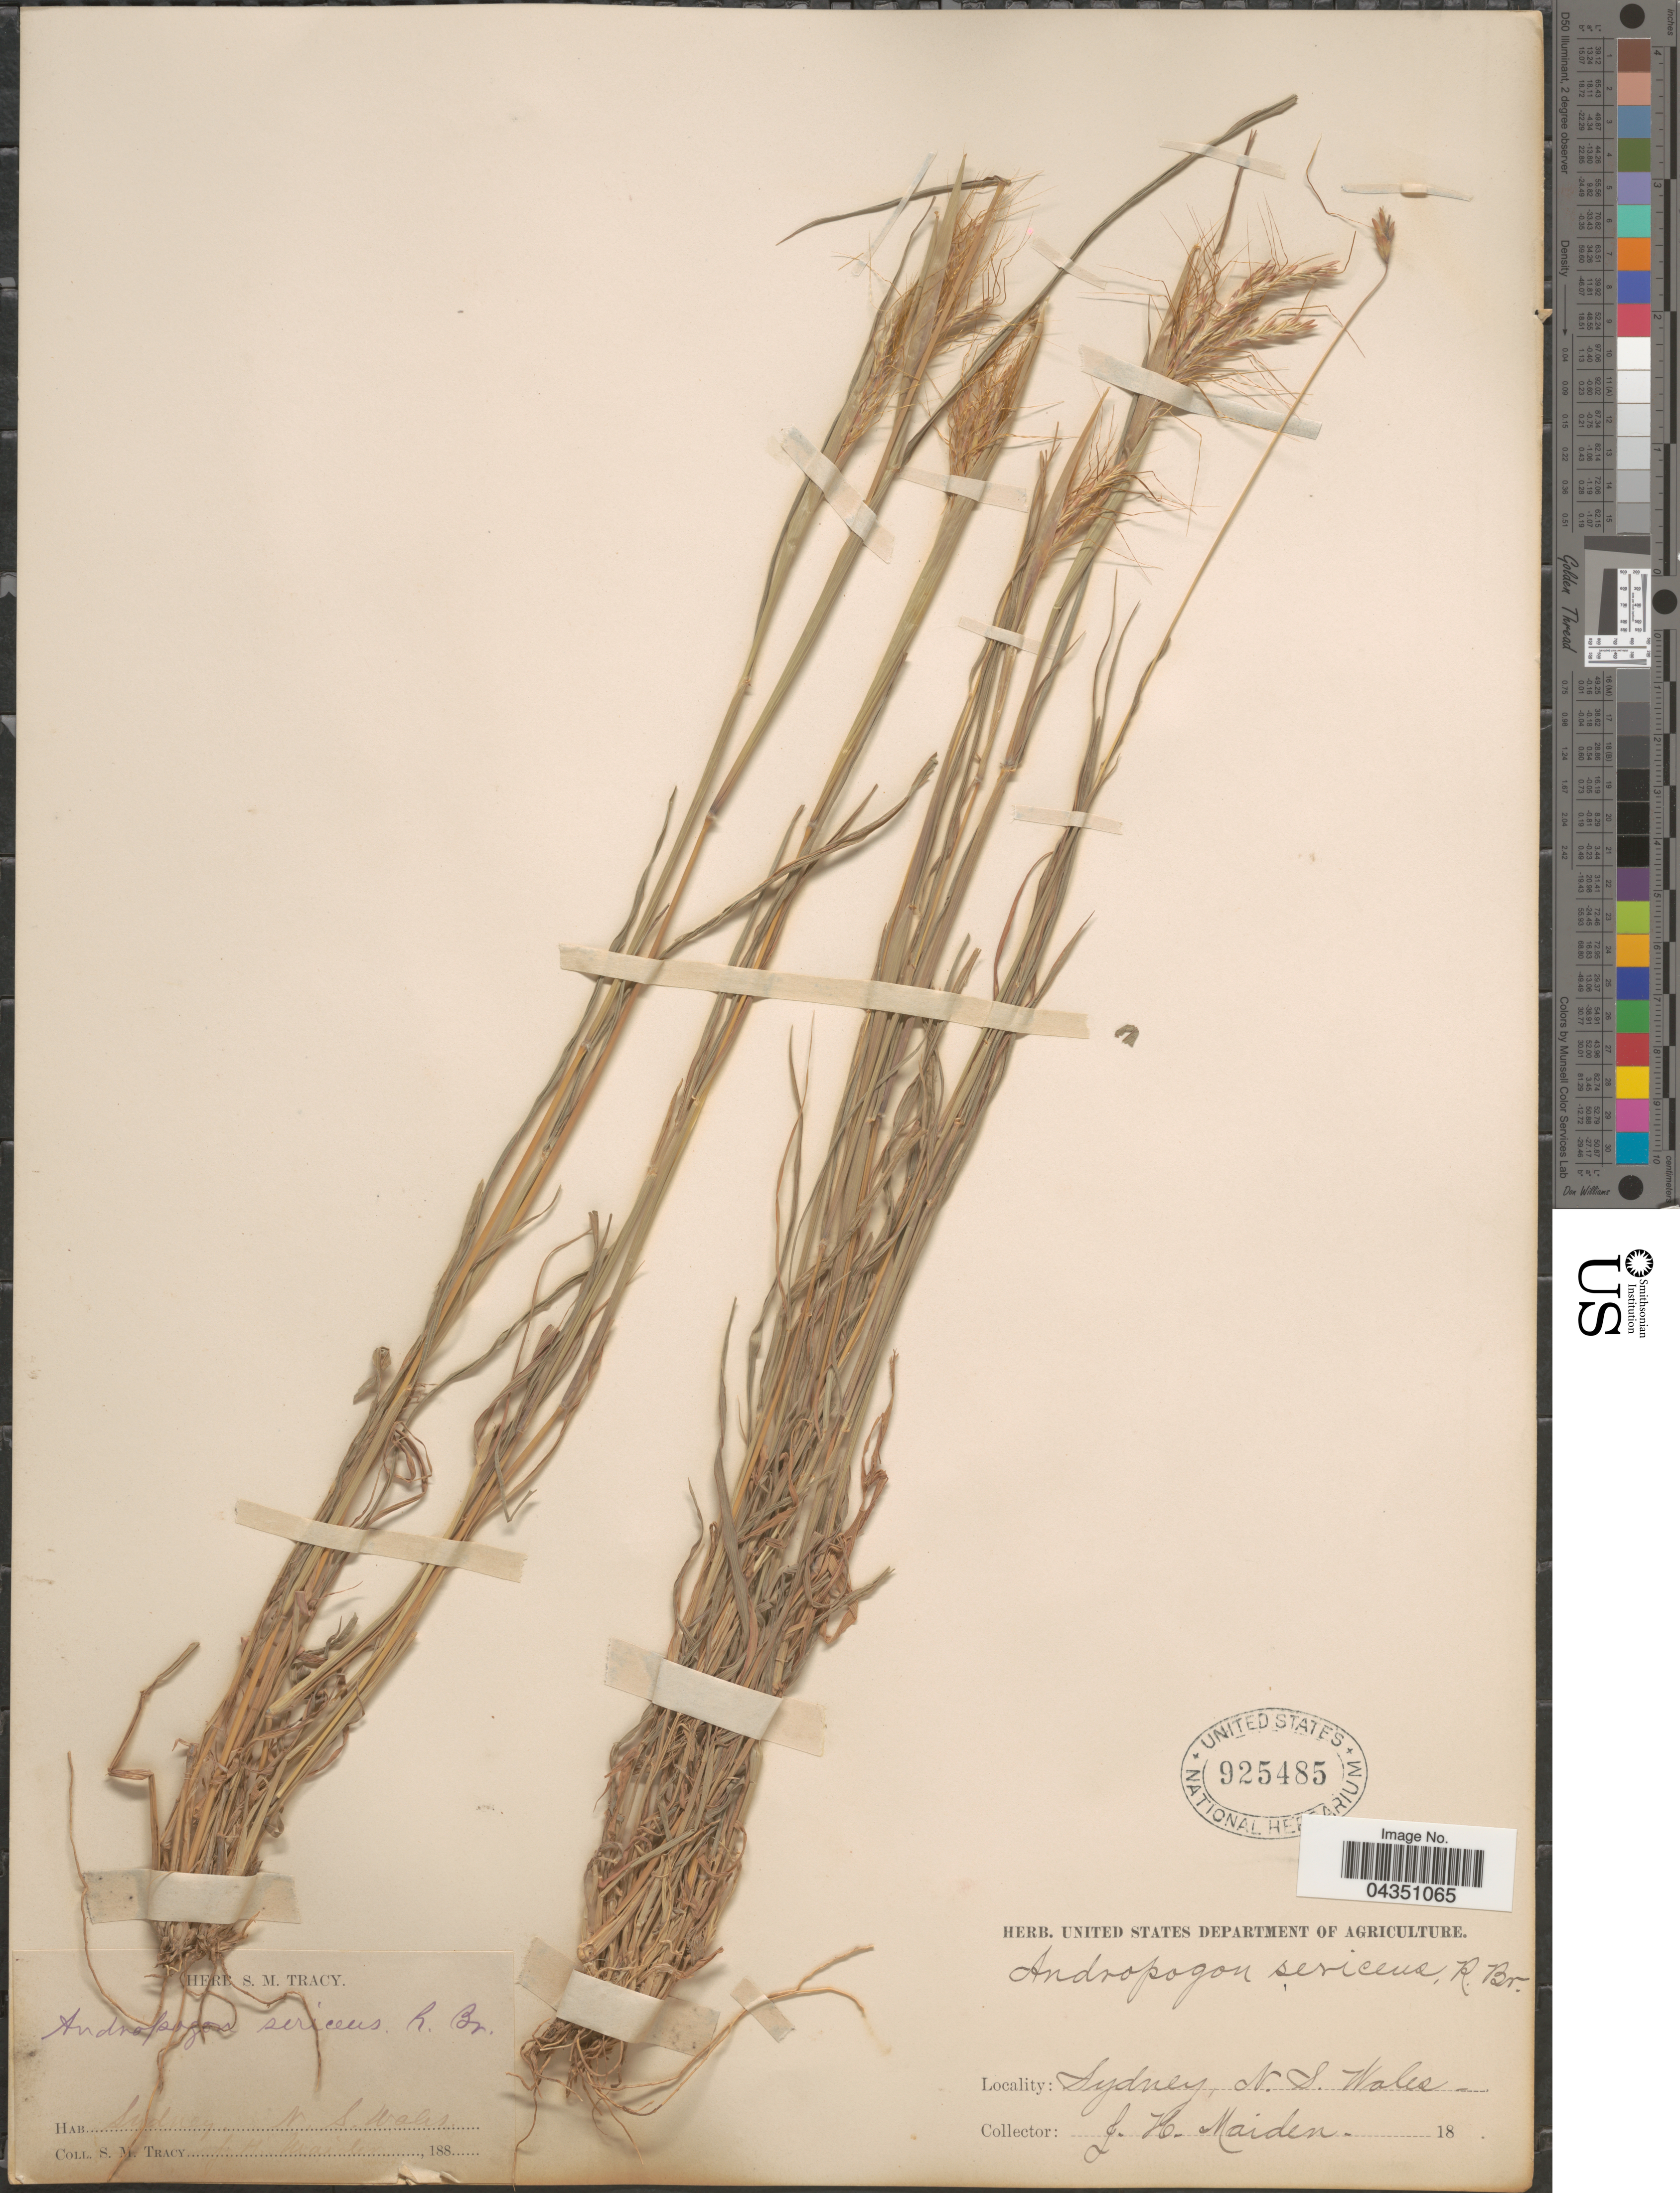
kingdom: Plantae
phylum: Tracheophyta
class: Liliopsida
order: Poales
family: Poaceae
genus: Dichanthium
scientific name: Dichanthium sericeum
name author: (R. Br.) A. Camus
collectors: J. Maiden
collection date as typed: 188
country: Australia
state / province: New South Wales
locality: Sydney.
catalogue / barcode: US 925485